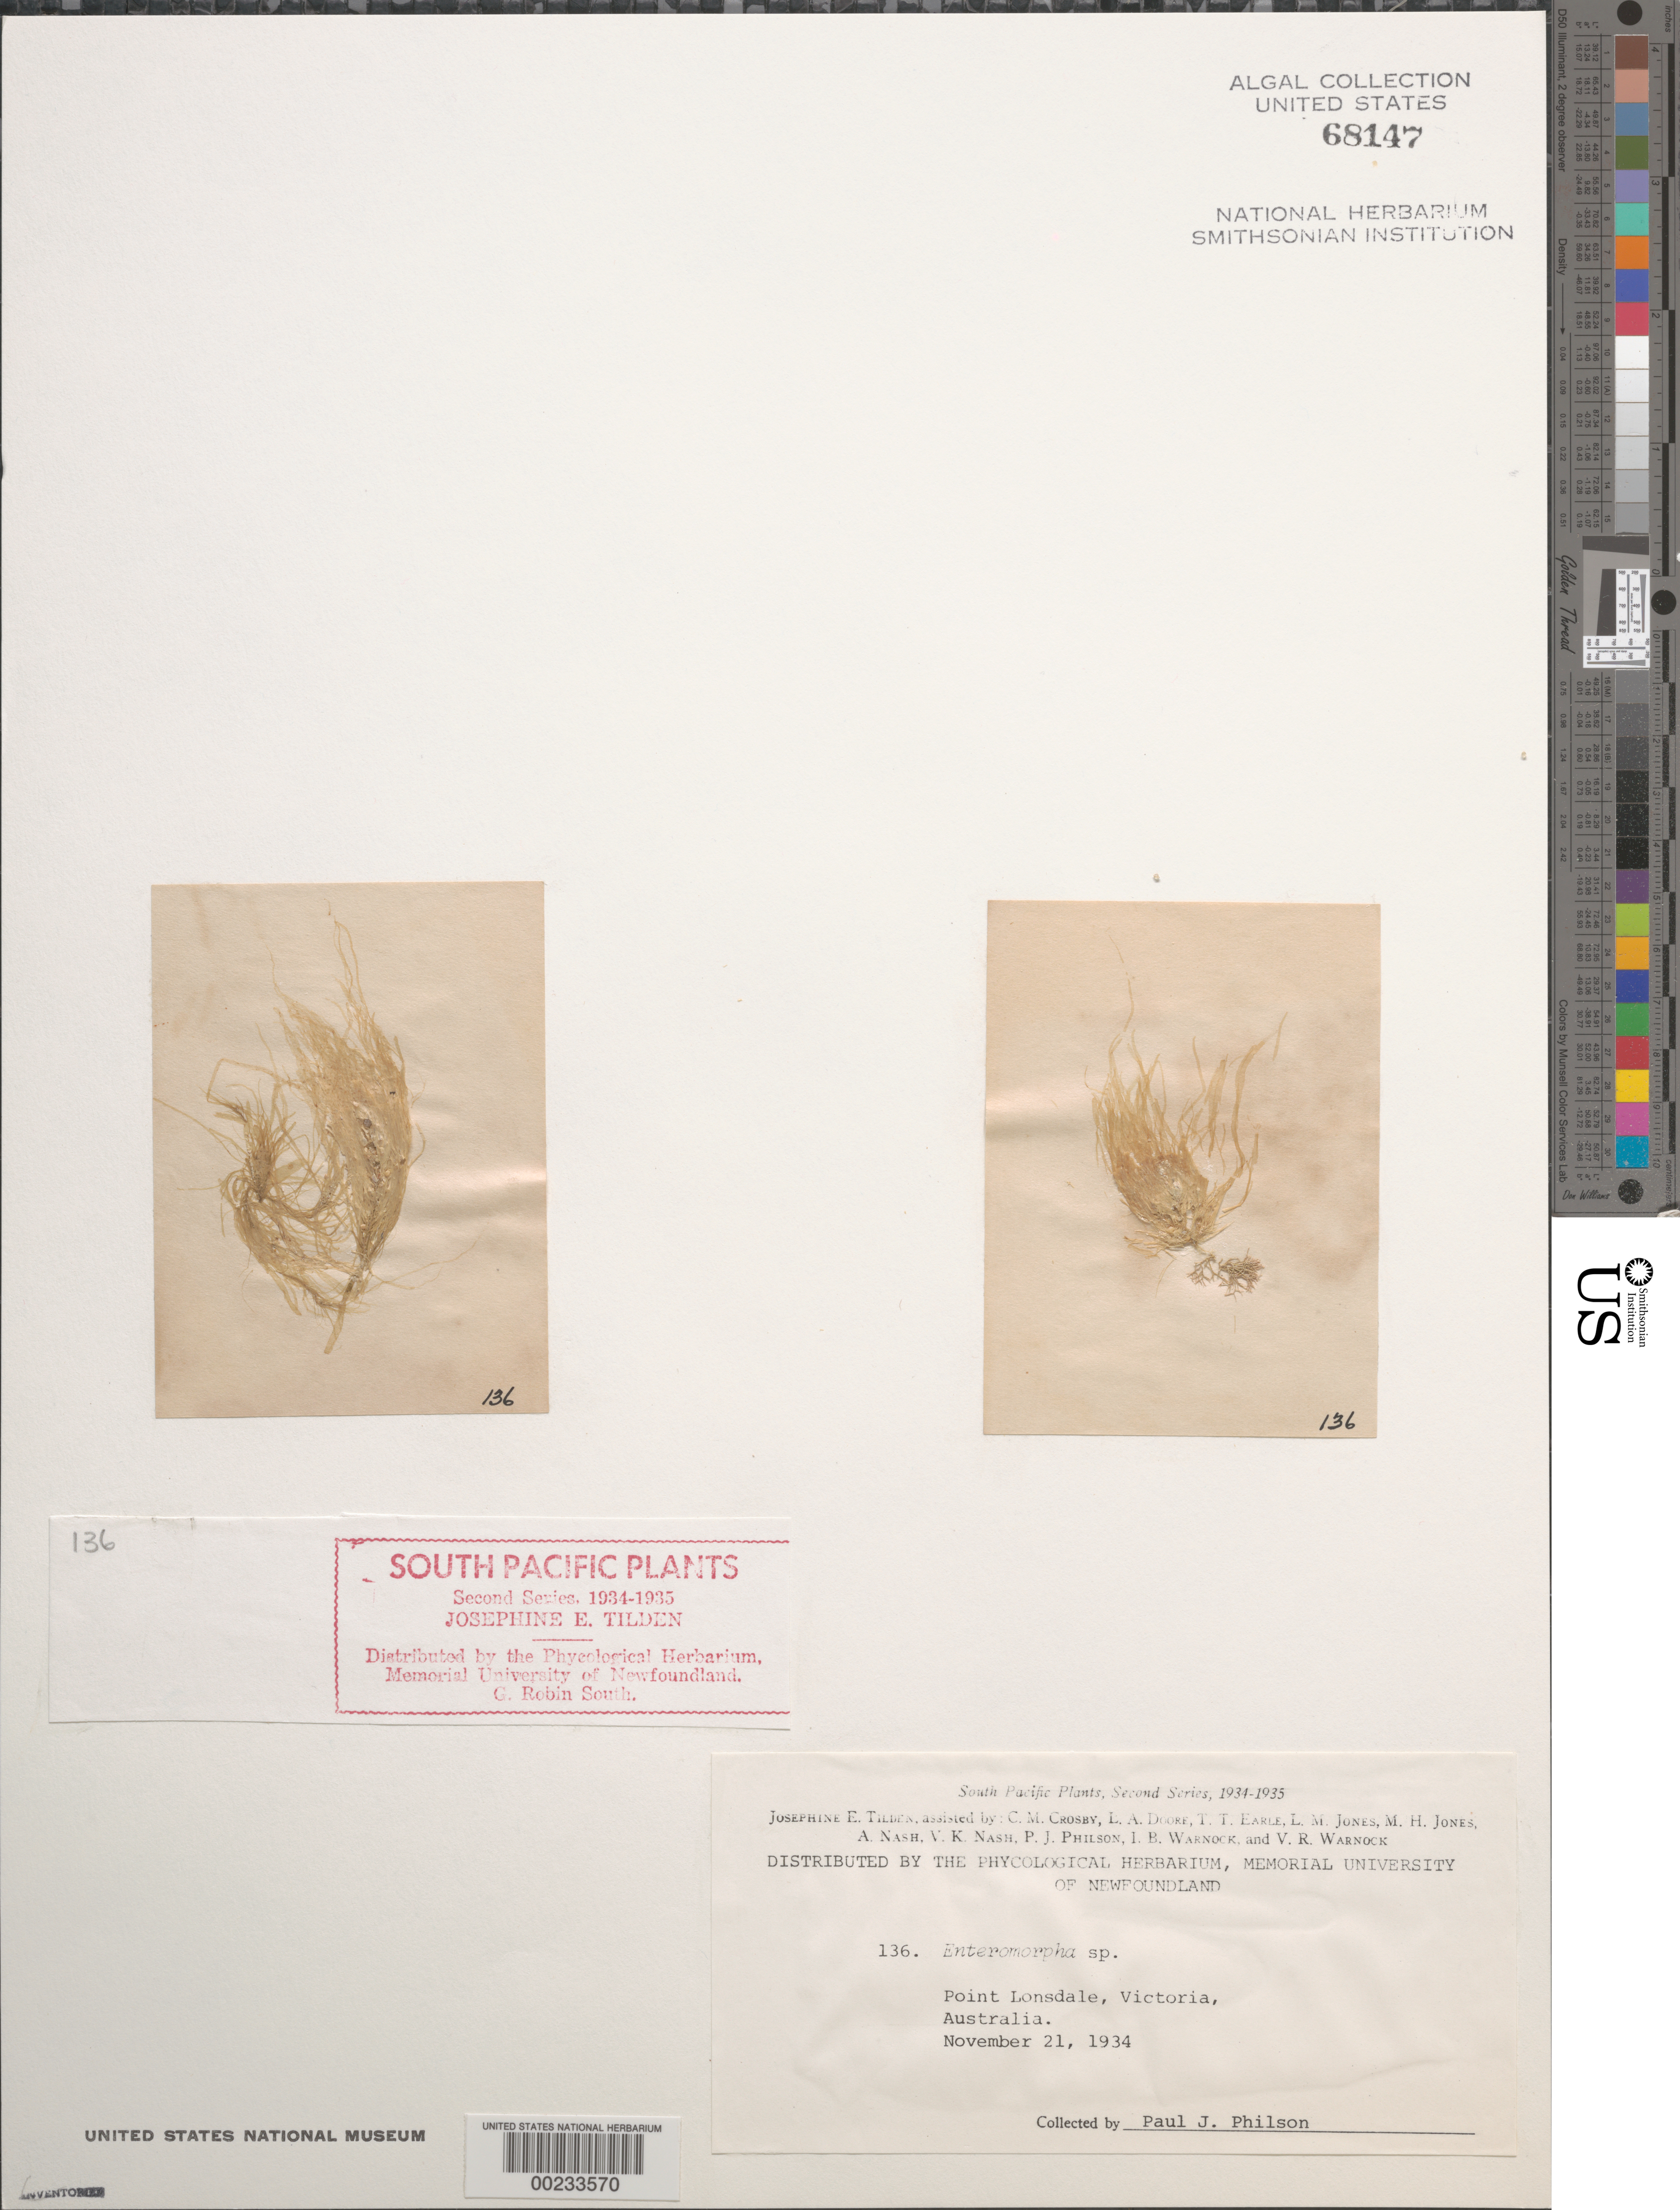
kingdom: Plantae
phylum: Chlorophyta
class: Ulvophyceae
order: Ulvales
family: Ulvaceae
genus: Ulva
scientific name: Ulva sp.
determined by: Algae name updating Project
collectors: P. Philson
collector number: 136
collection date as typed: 21 Nov 1934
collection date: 1934-11-21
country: Australia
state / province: Victoria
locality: Point lonsdale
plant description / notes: Tilden, South Pacific Plants, Second Series, 1934-1935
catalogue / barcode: US 68147